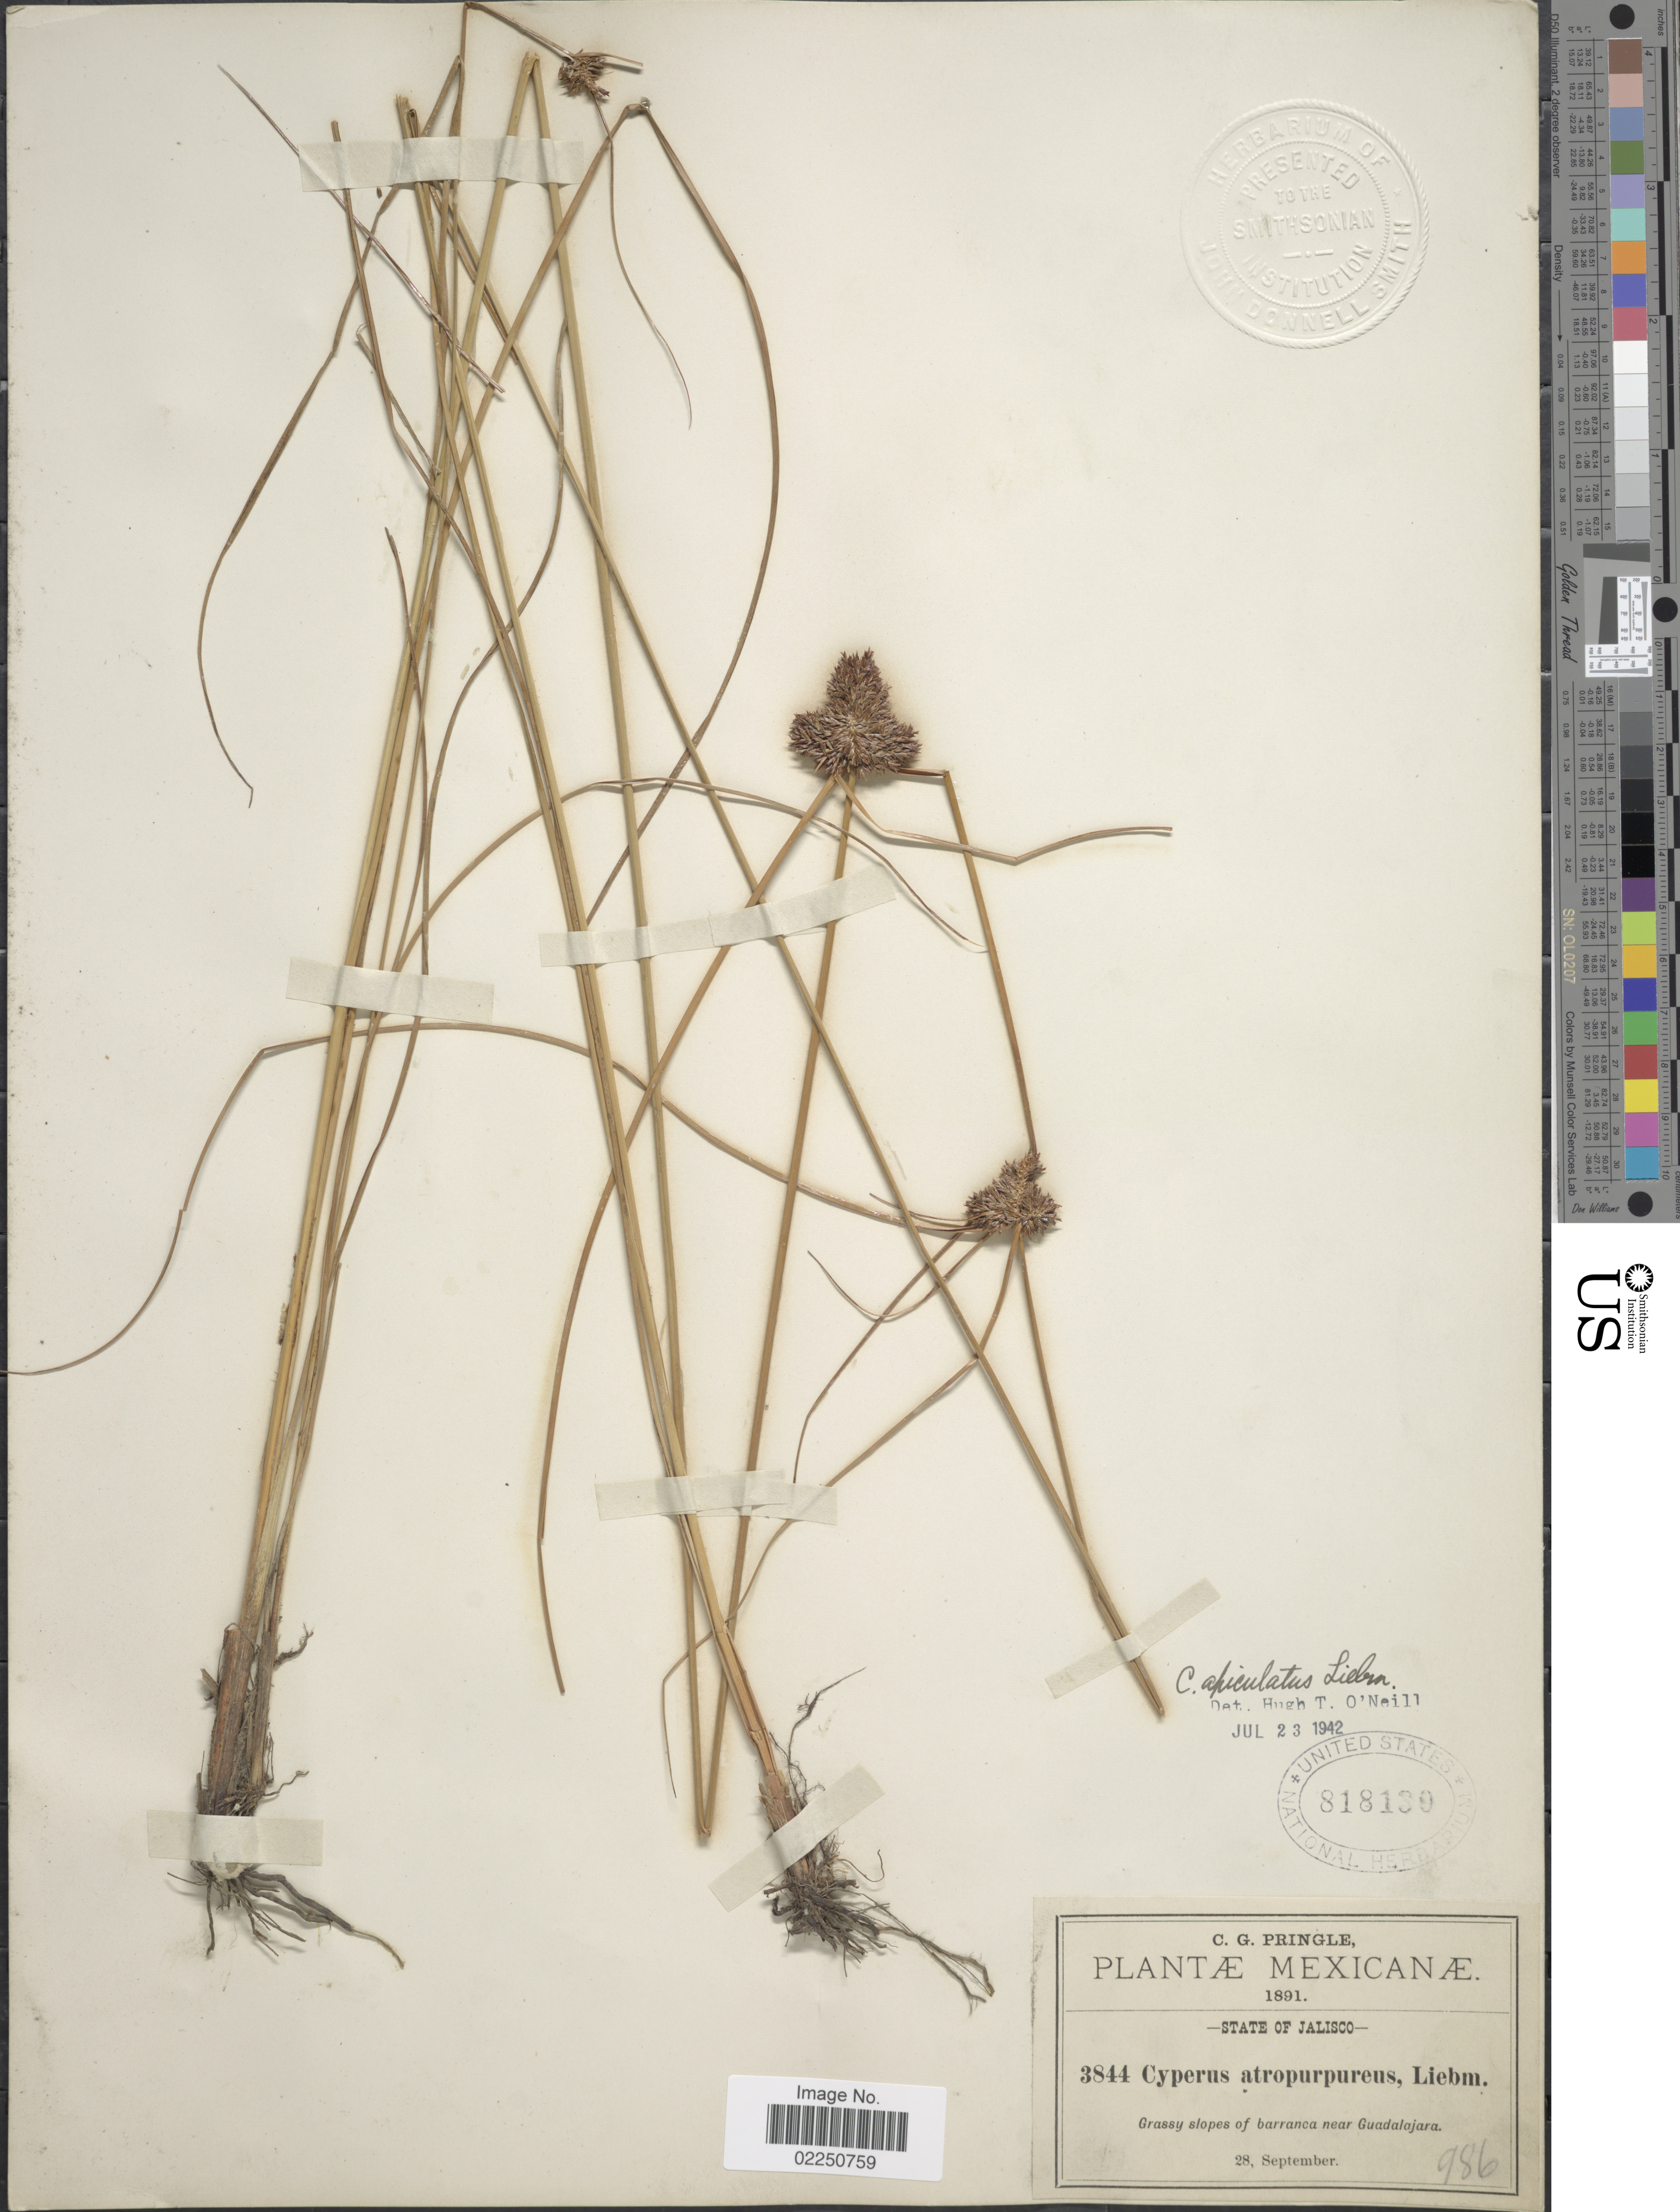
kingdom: Plantae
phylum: Tracheophyta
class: Liliopsida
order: Poales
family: Cyperaceae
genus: Cyperus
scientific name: Cyperus apiculatus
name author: Liebm.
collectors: C. G. Pringle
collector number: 3844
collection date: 1891-09-28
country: Mexico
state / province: Jalisco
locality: Grassy slopes of barranca near Guadalajara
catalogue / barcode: US 818130